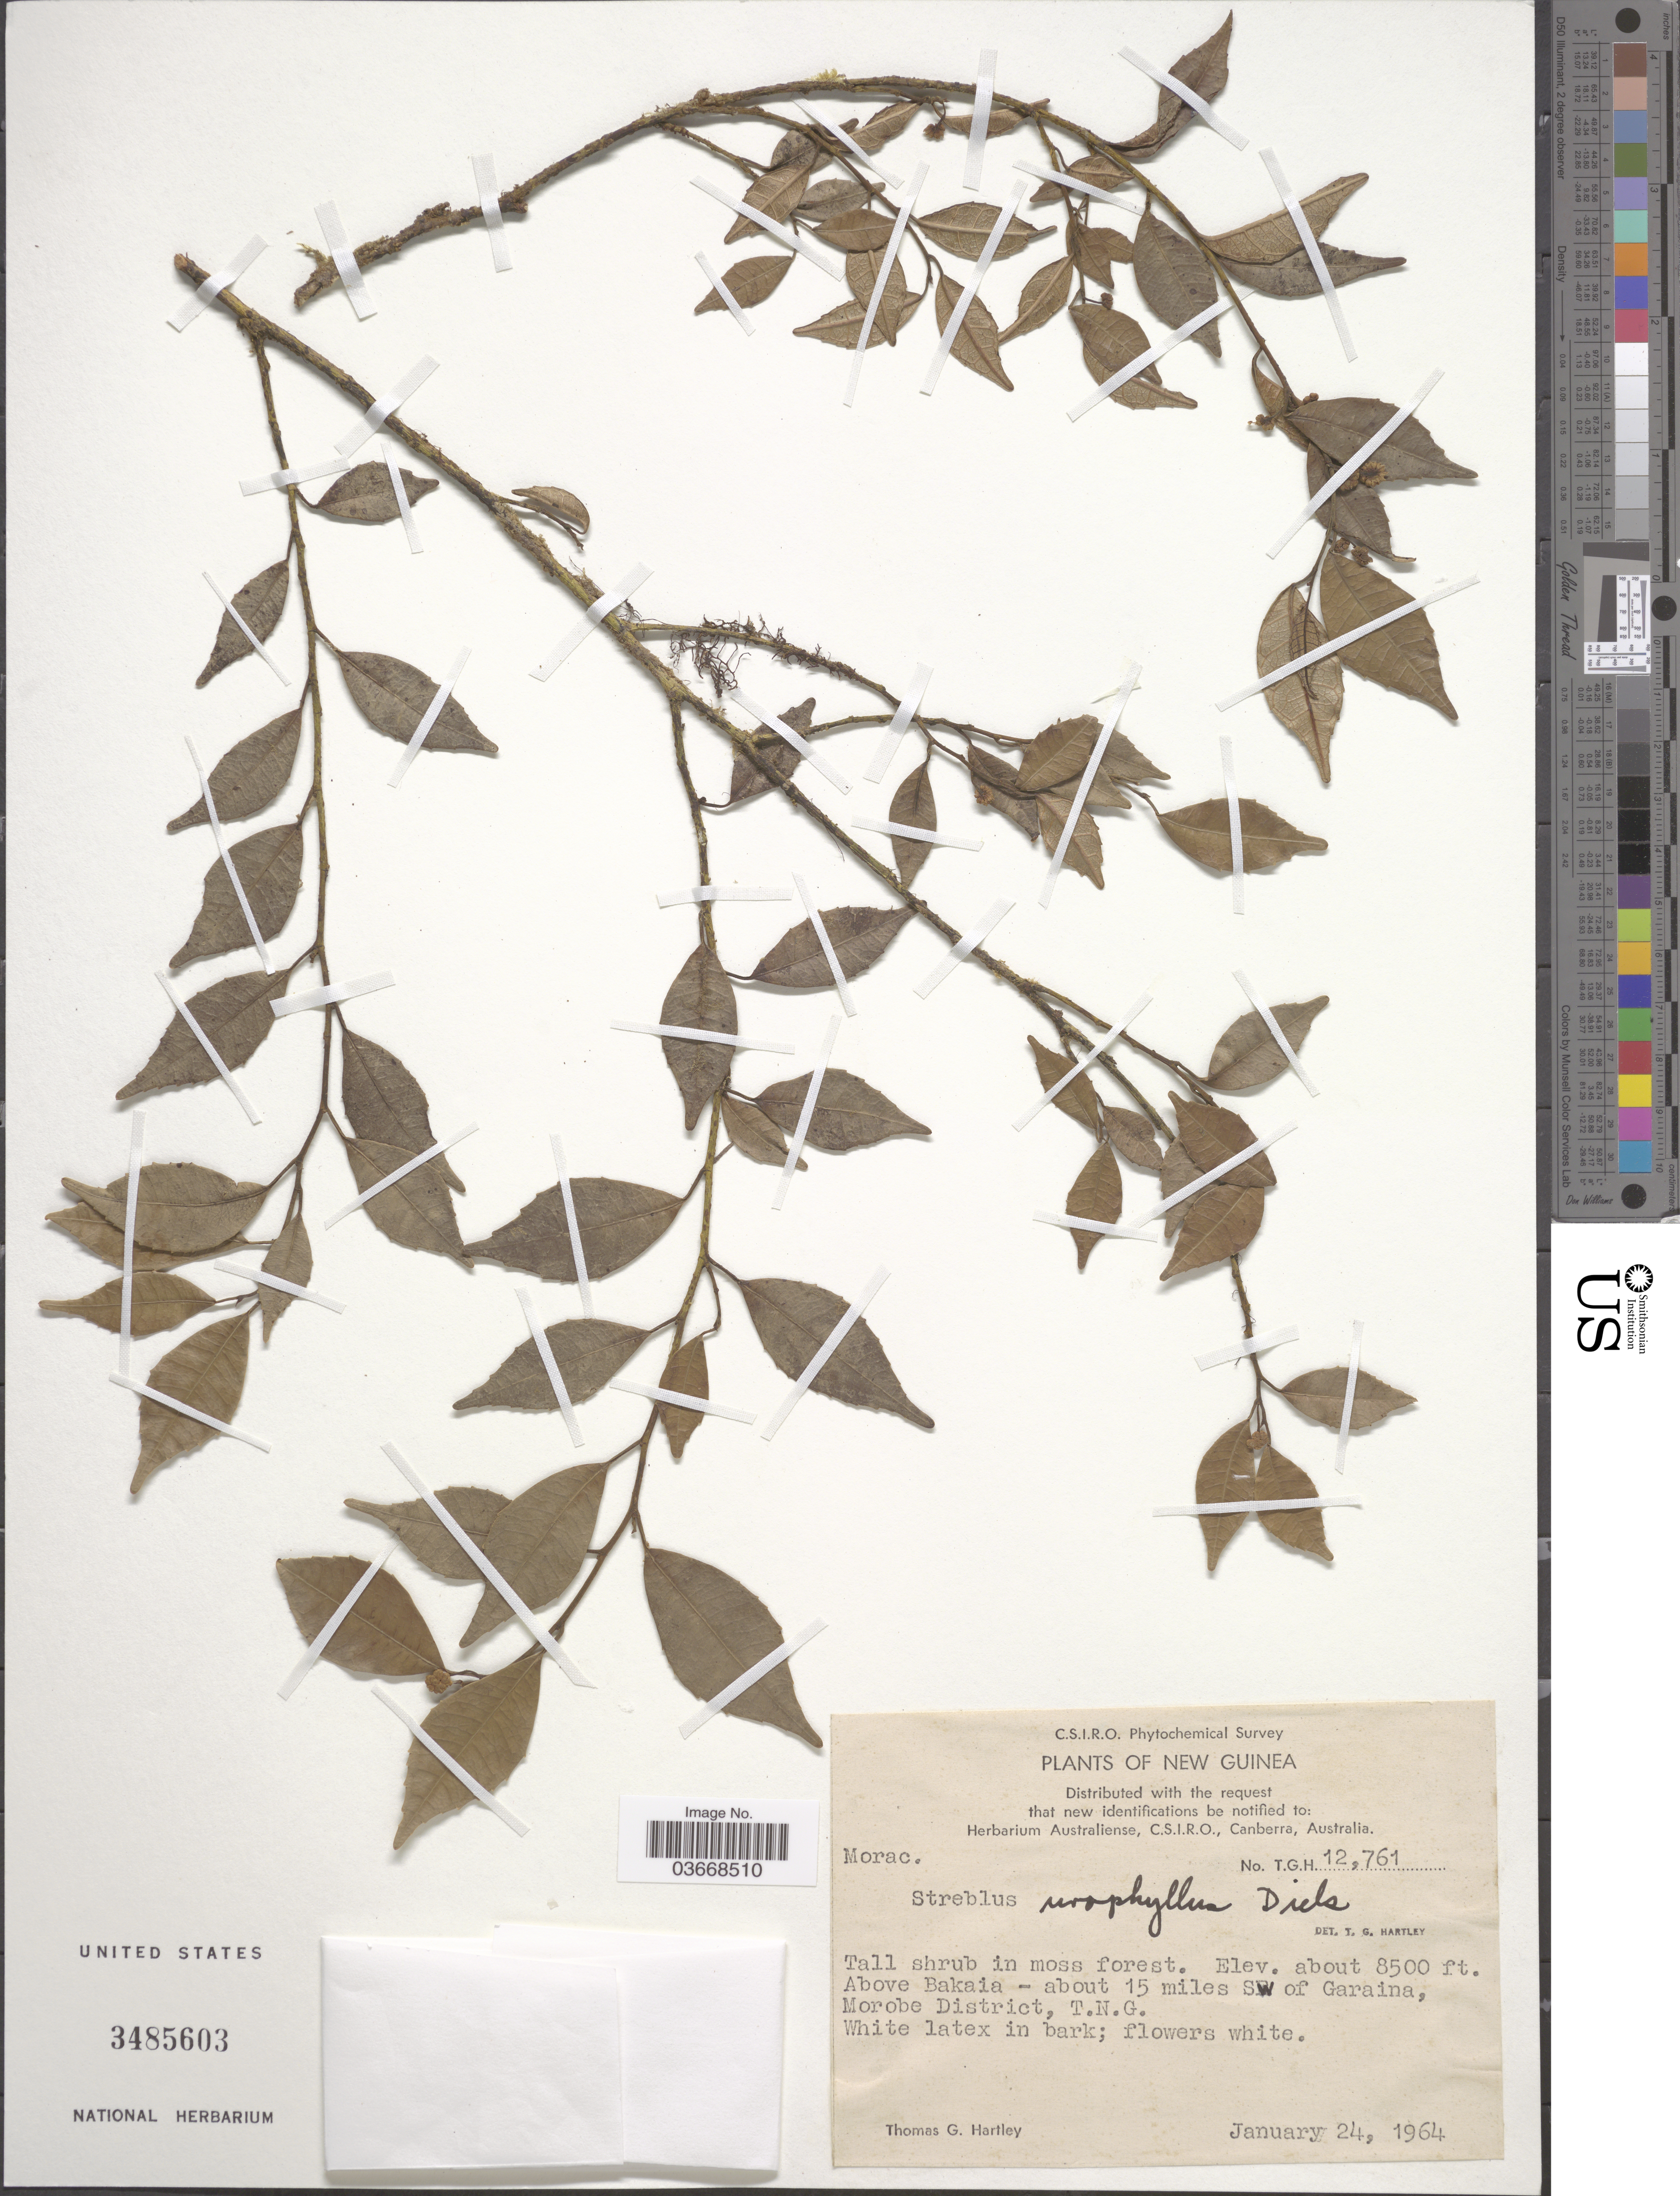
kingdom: Plantae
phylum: Tracheophyta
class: Magnoliopsida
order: Rosales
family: Moraceae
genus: Paratrophis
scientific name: Paratrophis glabra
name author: (Merr.) Steenis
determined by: Wagner, W. L., (BOT), Smithsonian Institution - National Museum of Natural History (UNITED STATES)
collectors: T. G. Hartley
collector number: TGH12761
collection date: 1964-01-24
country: Papua New Guinea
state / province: Morobe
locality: New Guinea. Above Bakaia - about 15 miles SW of Garaina, Morobe District, T.N.G.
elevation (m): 2591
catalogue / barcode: US 3485603